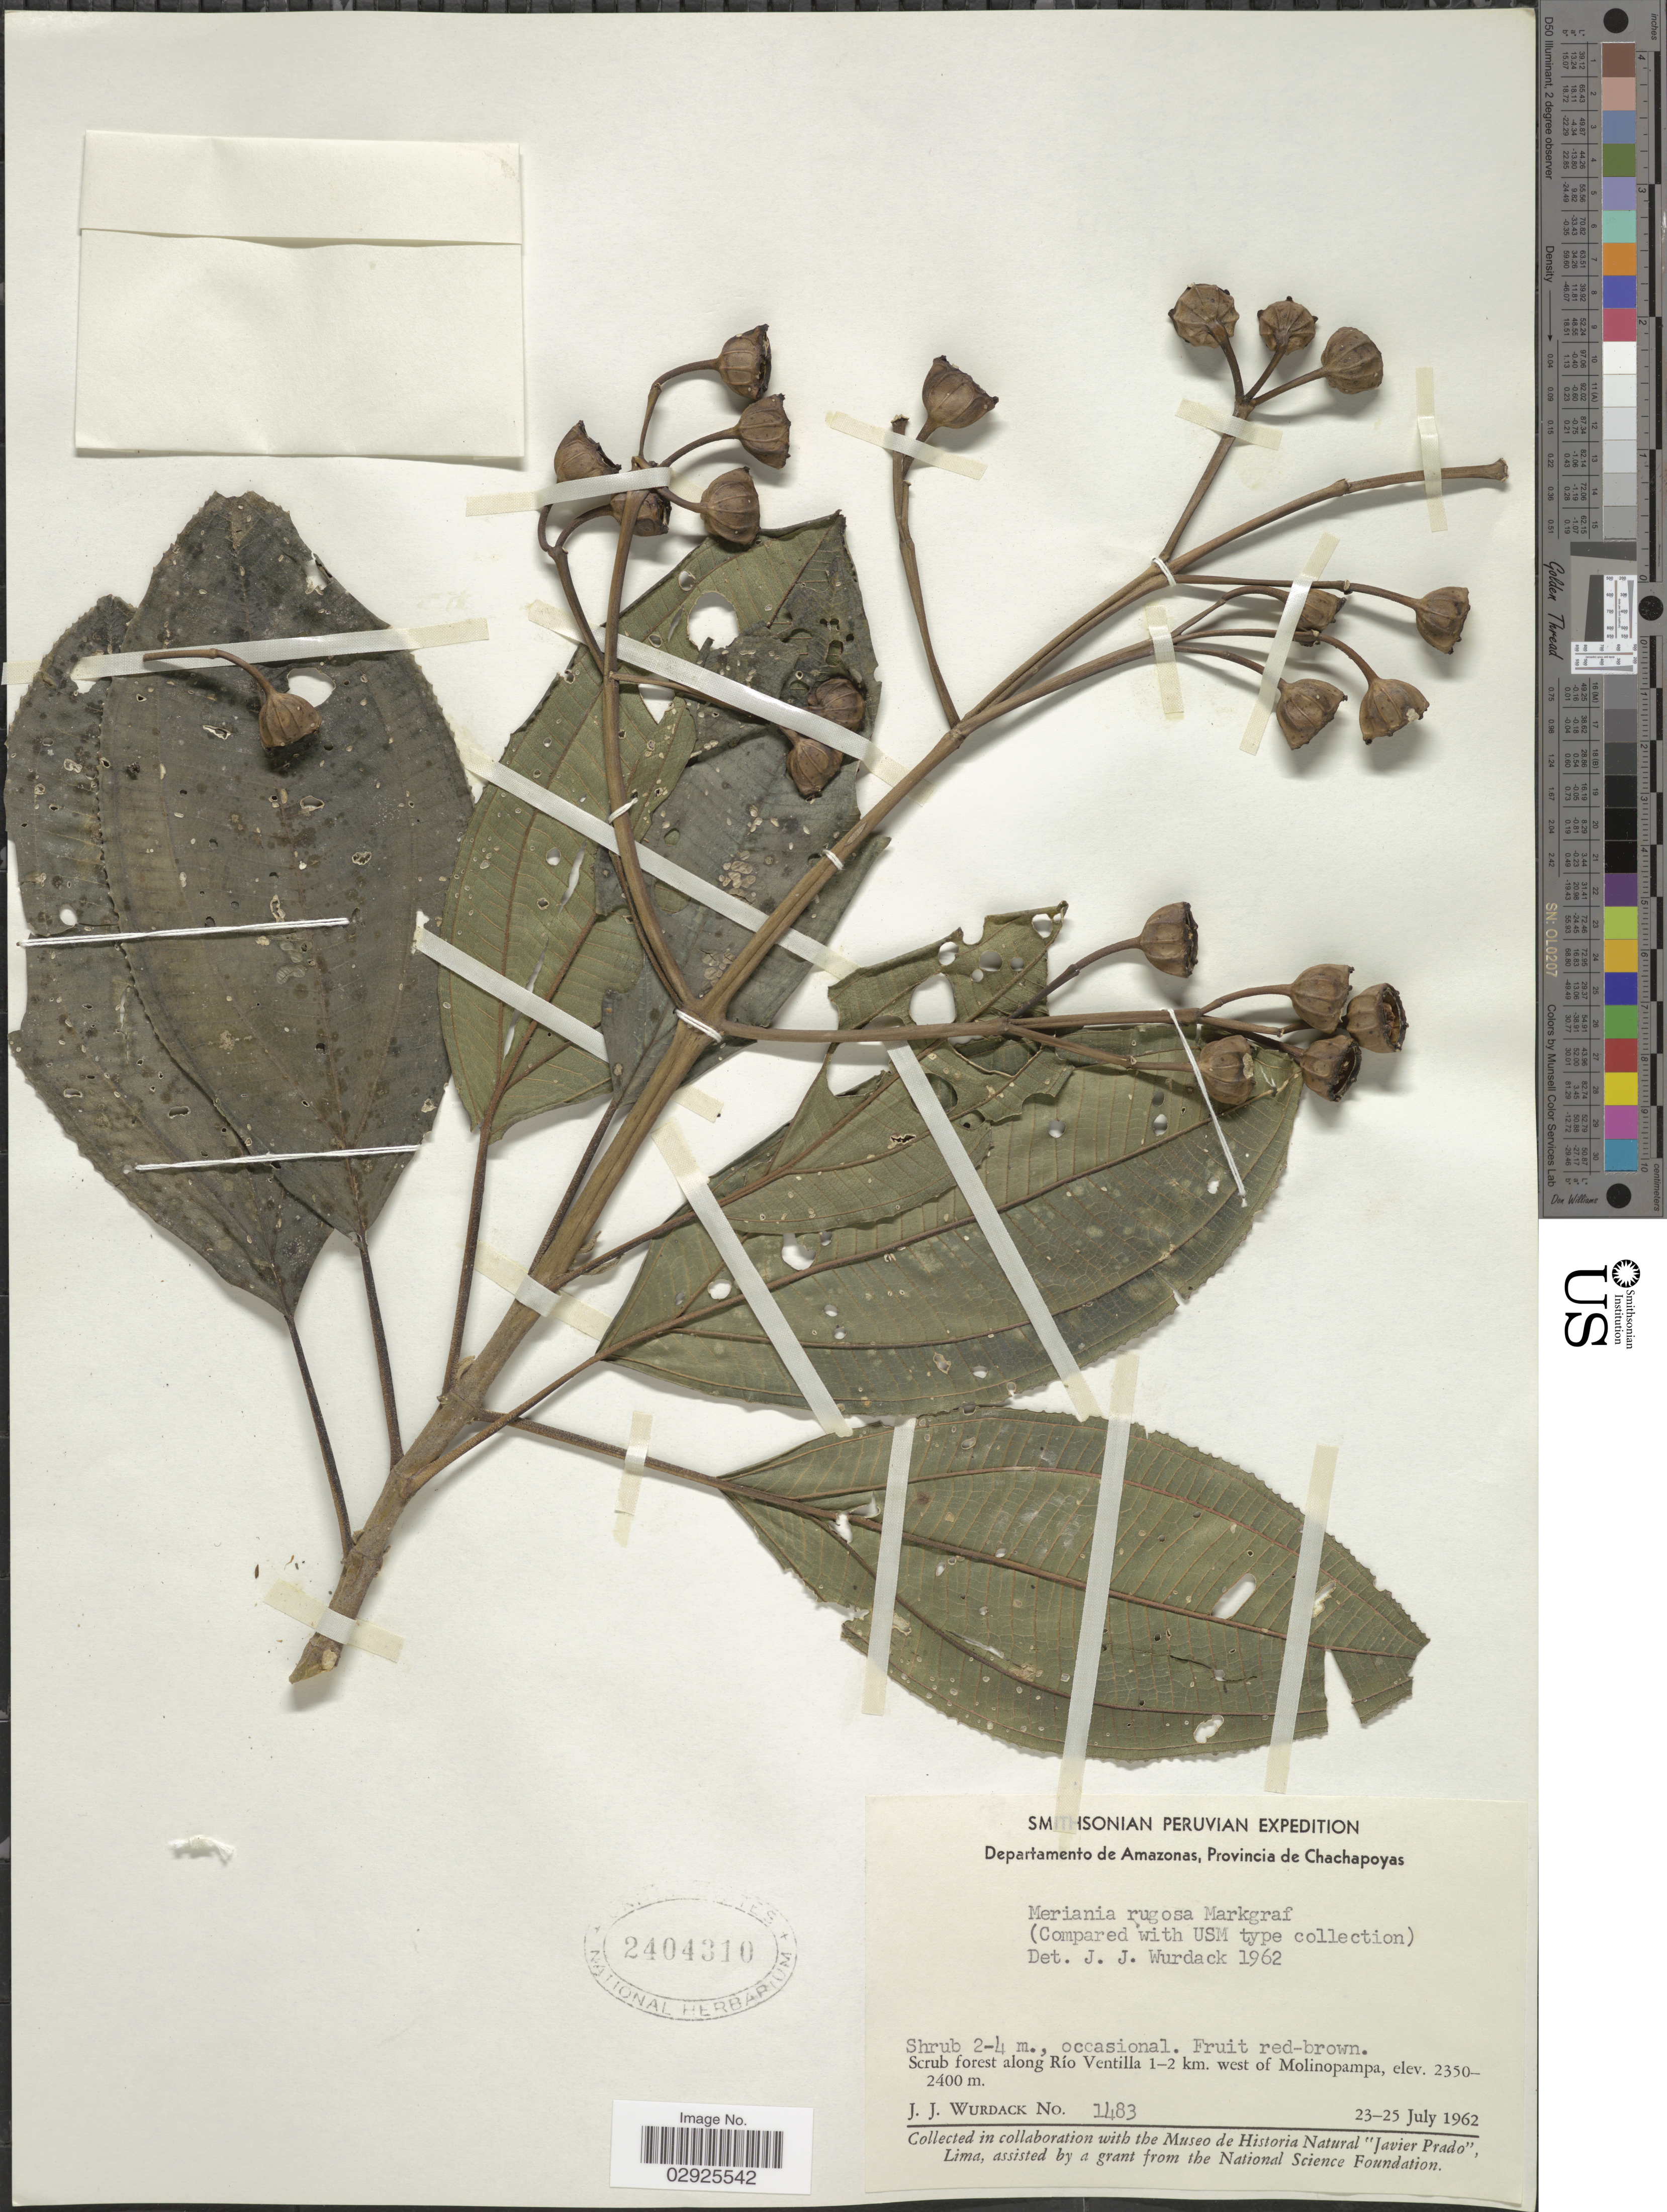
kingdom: Plantae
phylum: Tracheophyta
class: Magnoliopsida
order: Myrtales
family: Melastomataceae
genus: Meriania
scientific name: Meriania rugosa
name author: Markgr.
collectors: J. J. Wurdack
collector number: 1483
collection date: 1962-07-23/1962-07-25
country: Peru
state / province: Amazonas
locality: Departamento de Amazonas, Provincia de Chachapoyas, Scrub forest along Río Ventilla 1-2 km. west of Molinopampa.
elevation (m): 2350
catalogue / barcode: US 2404310